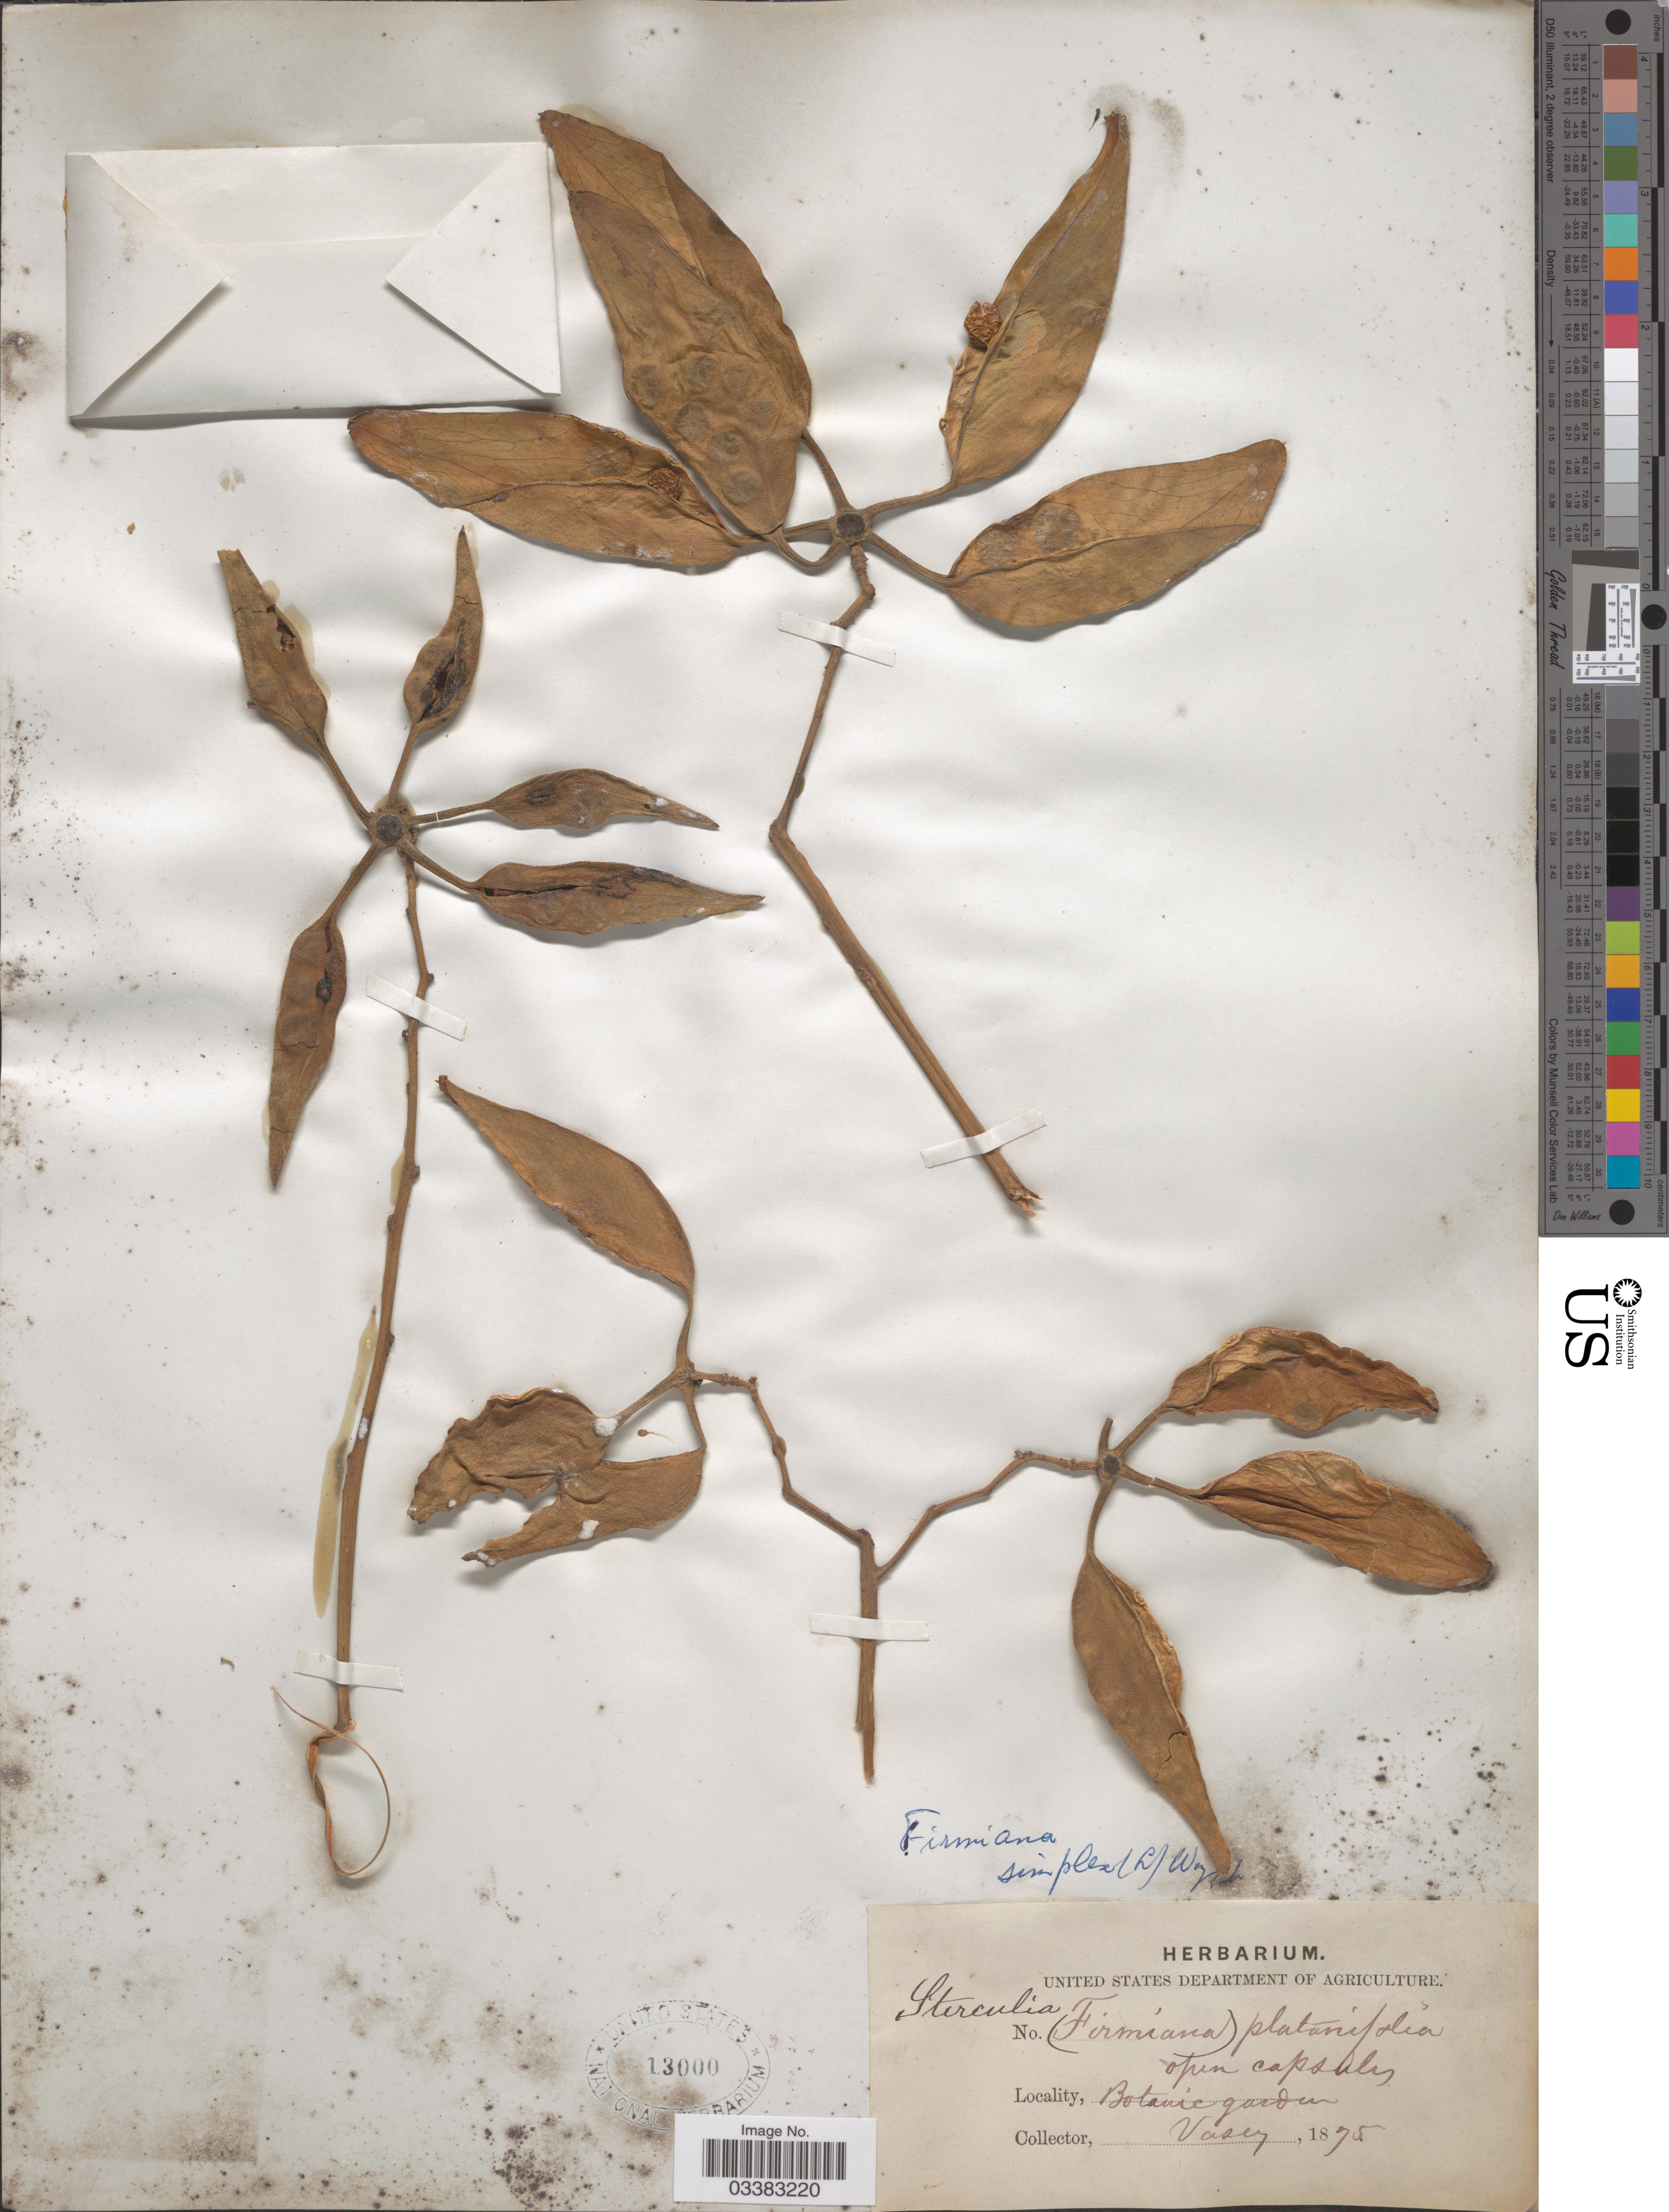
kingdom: Plantae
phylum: Tracheophyta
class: Magnoliopsida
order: Malvales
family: Malvaceae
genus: Firmiana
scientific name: Firmiana simplex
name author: (L.) W. Wight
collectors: Vasey, --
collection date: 1875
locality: Botanic Garden.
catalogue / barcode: US 13000